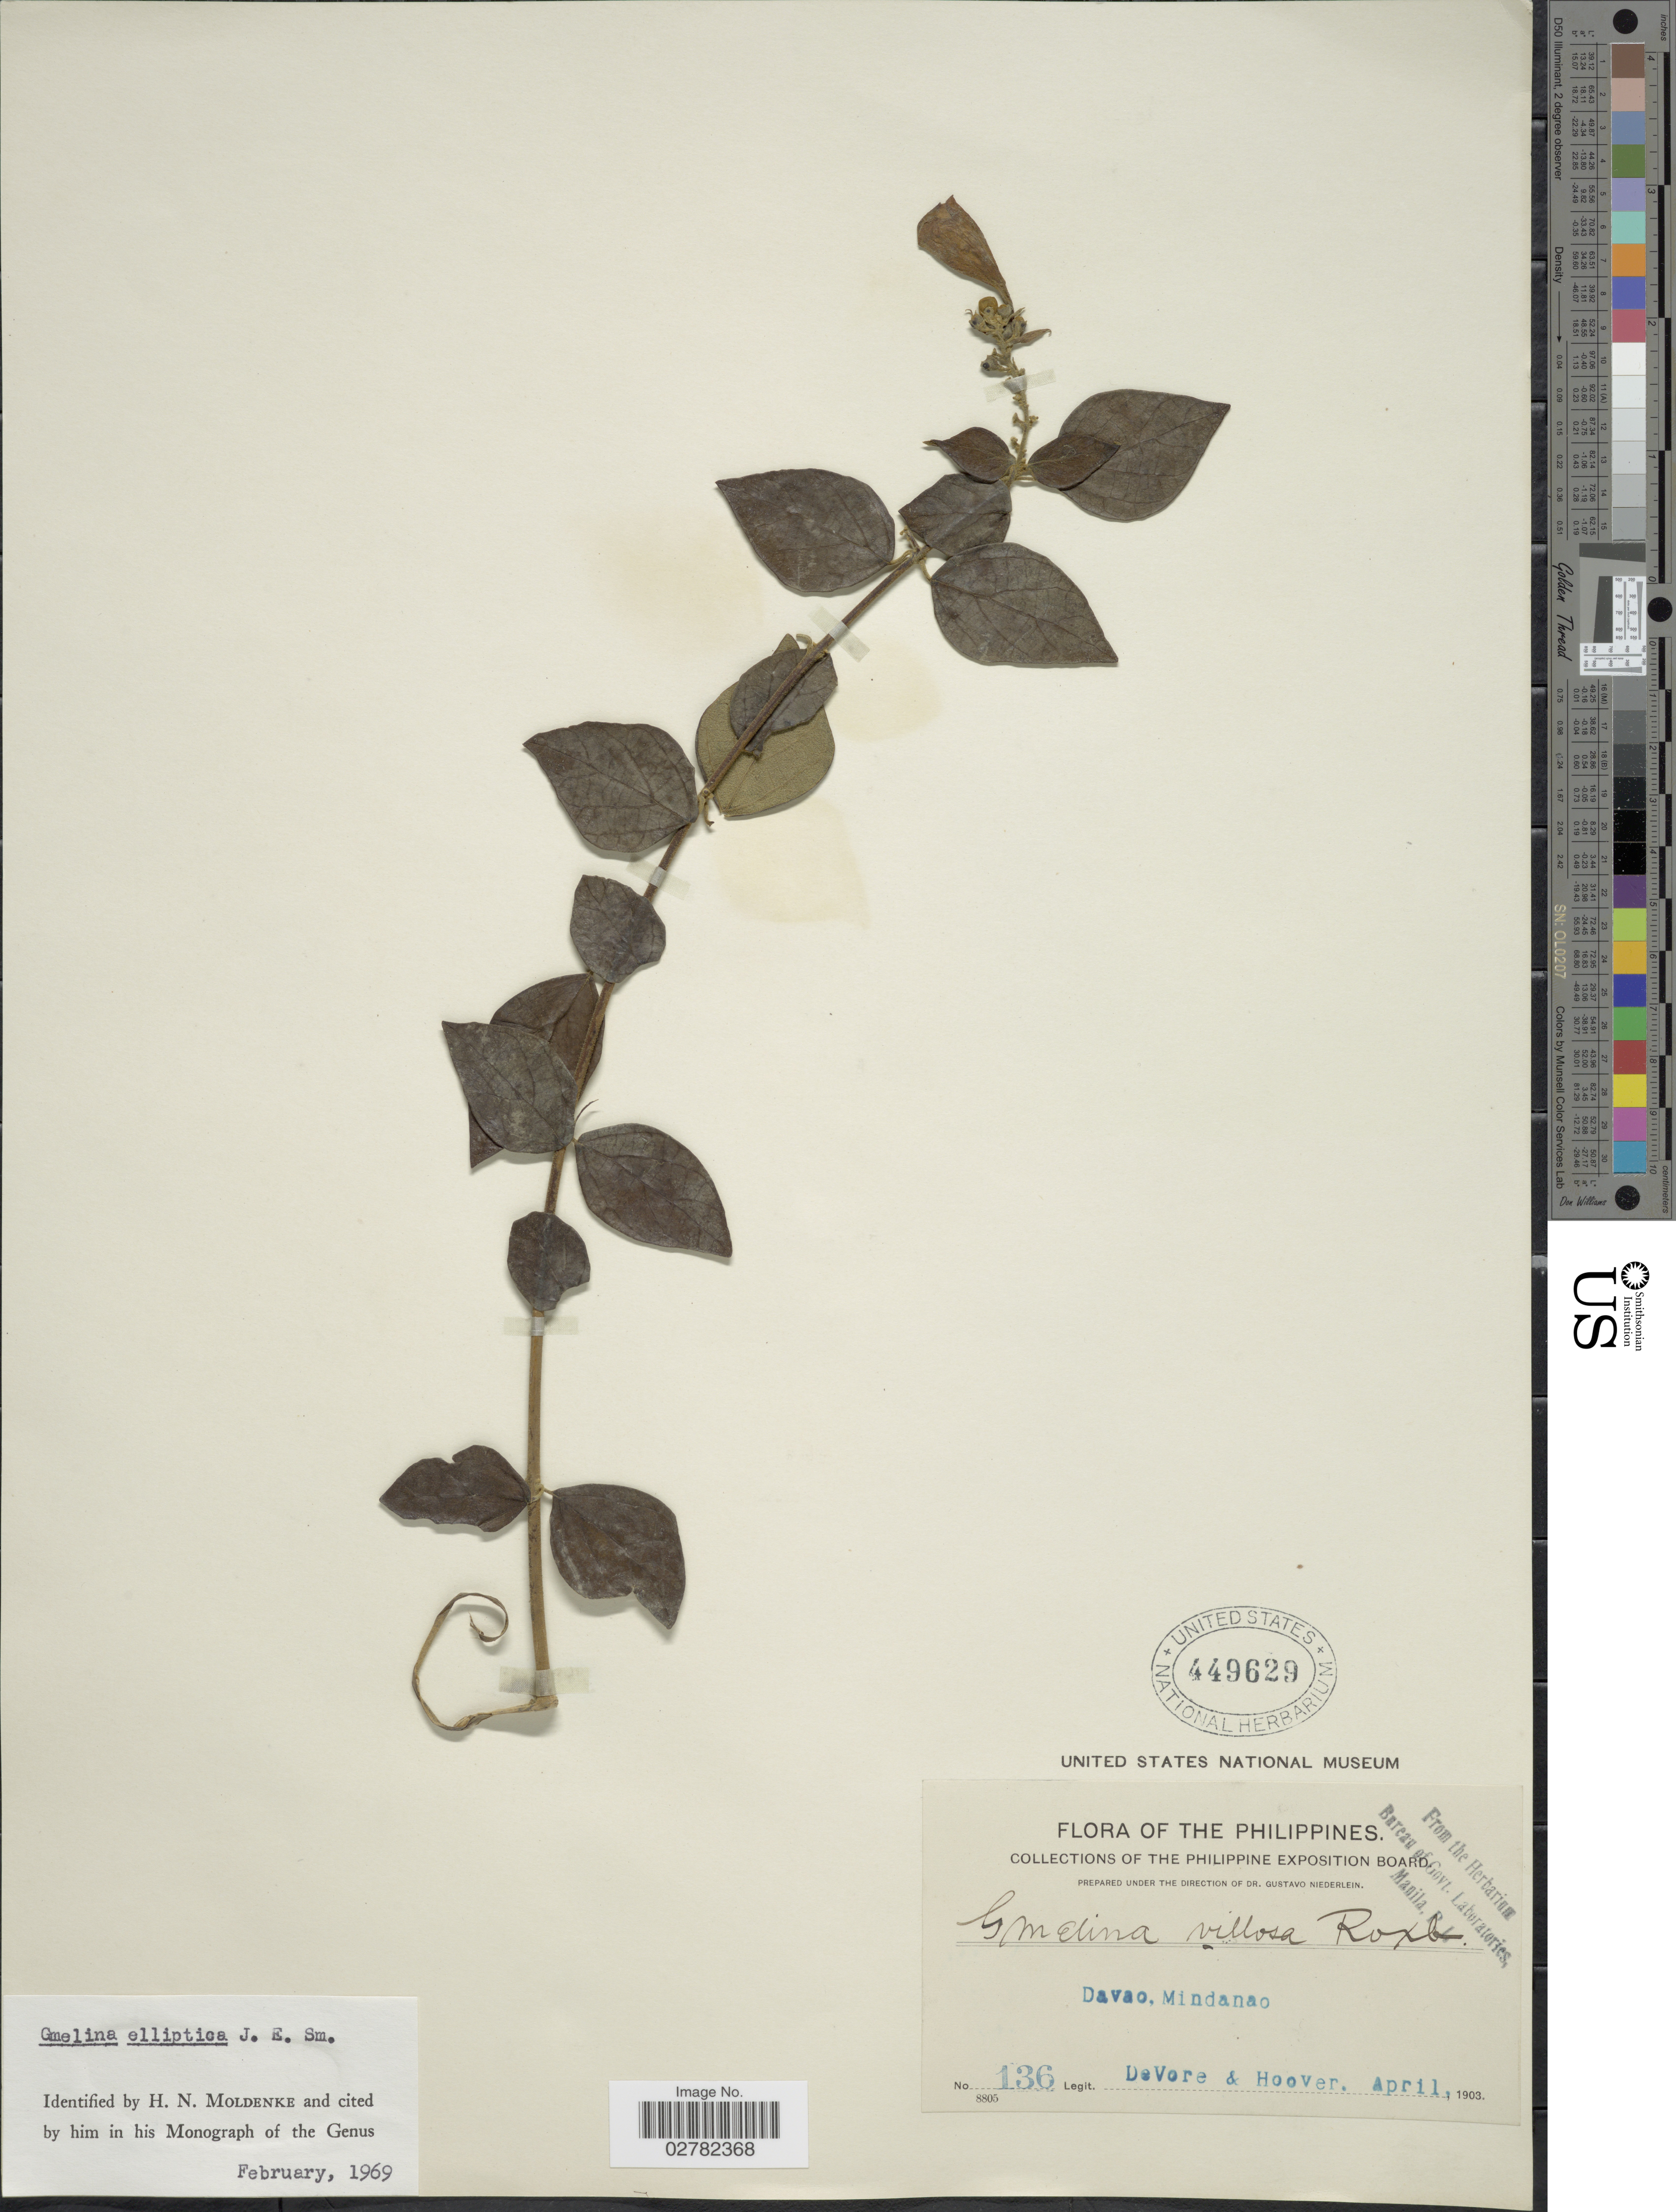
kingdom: Plantae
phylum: Tracheophyta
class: Magnoliopsida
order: Lamiales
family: Lamiaceae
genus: Gmelina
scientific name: Gmelina elliptica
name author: Sm.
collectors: B. F. DeVore & -- Hoover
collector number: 136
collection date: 1903-04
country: Philippines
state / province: Davao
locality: Davao, Mindanao.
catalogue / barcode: US 449629